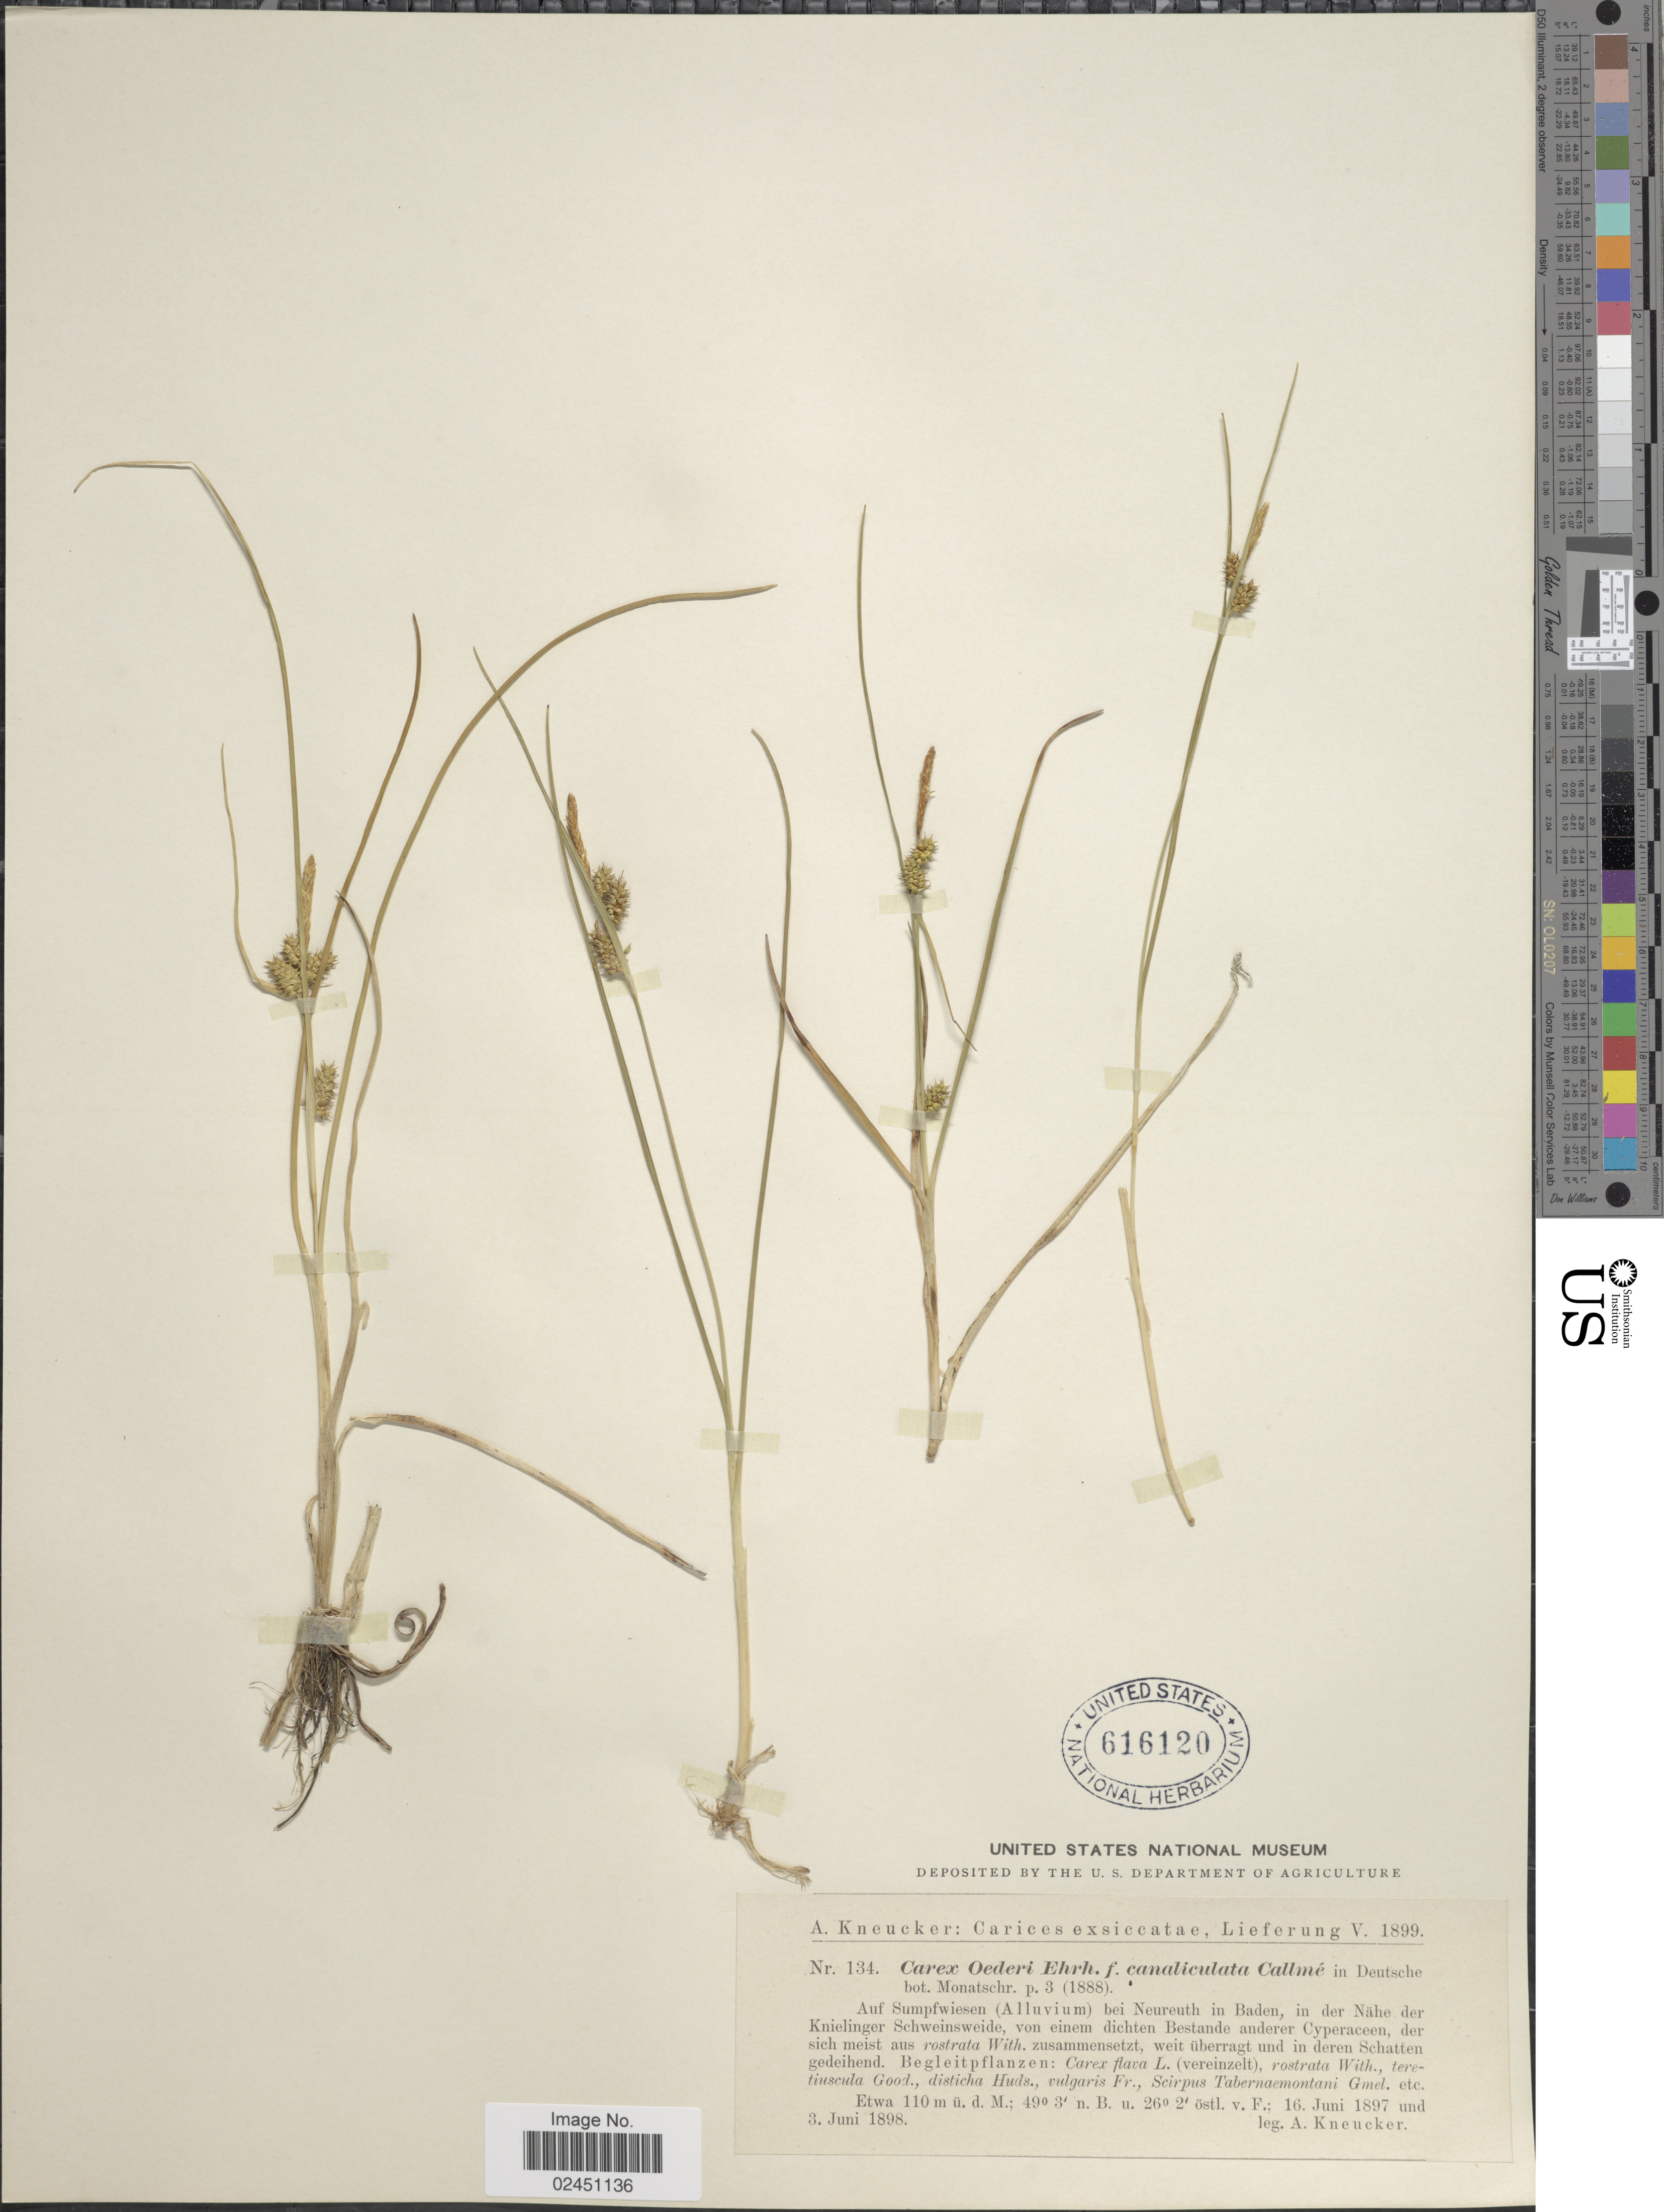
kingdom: Plantae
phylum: Tracheophyta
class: Liliopsida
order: Poales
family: Cyperaceae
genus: Carex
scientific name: Carex oederi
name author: Retz.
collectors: A. Kneucker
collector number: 134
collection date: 1897-06-16/1898-06-03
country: Germany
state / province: Baden-Württemberg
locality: Auf Sumpfwiesen bei neureuth in Baden, in der Nahe der Knielinger Schweinsweide, von einem dichten Bestande anderer Cyperaceen, der sich meist. Etwa [unsure placement]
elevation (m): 110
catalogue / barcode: US 616120